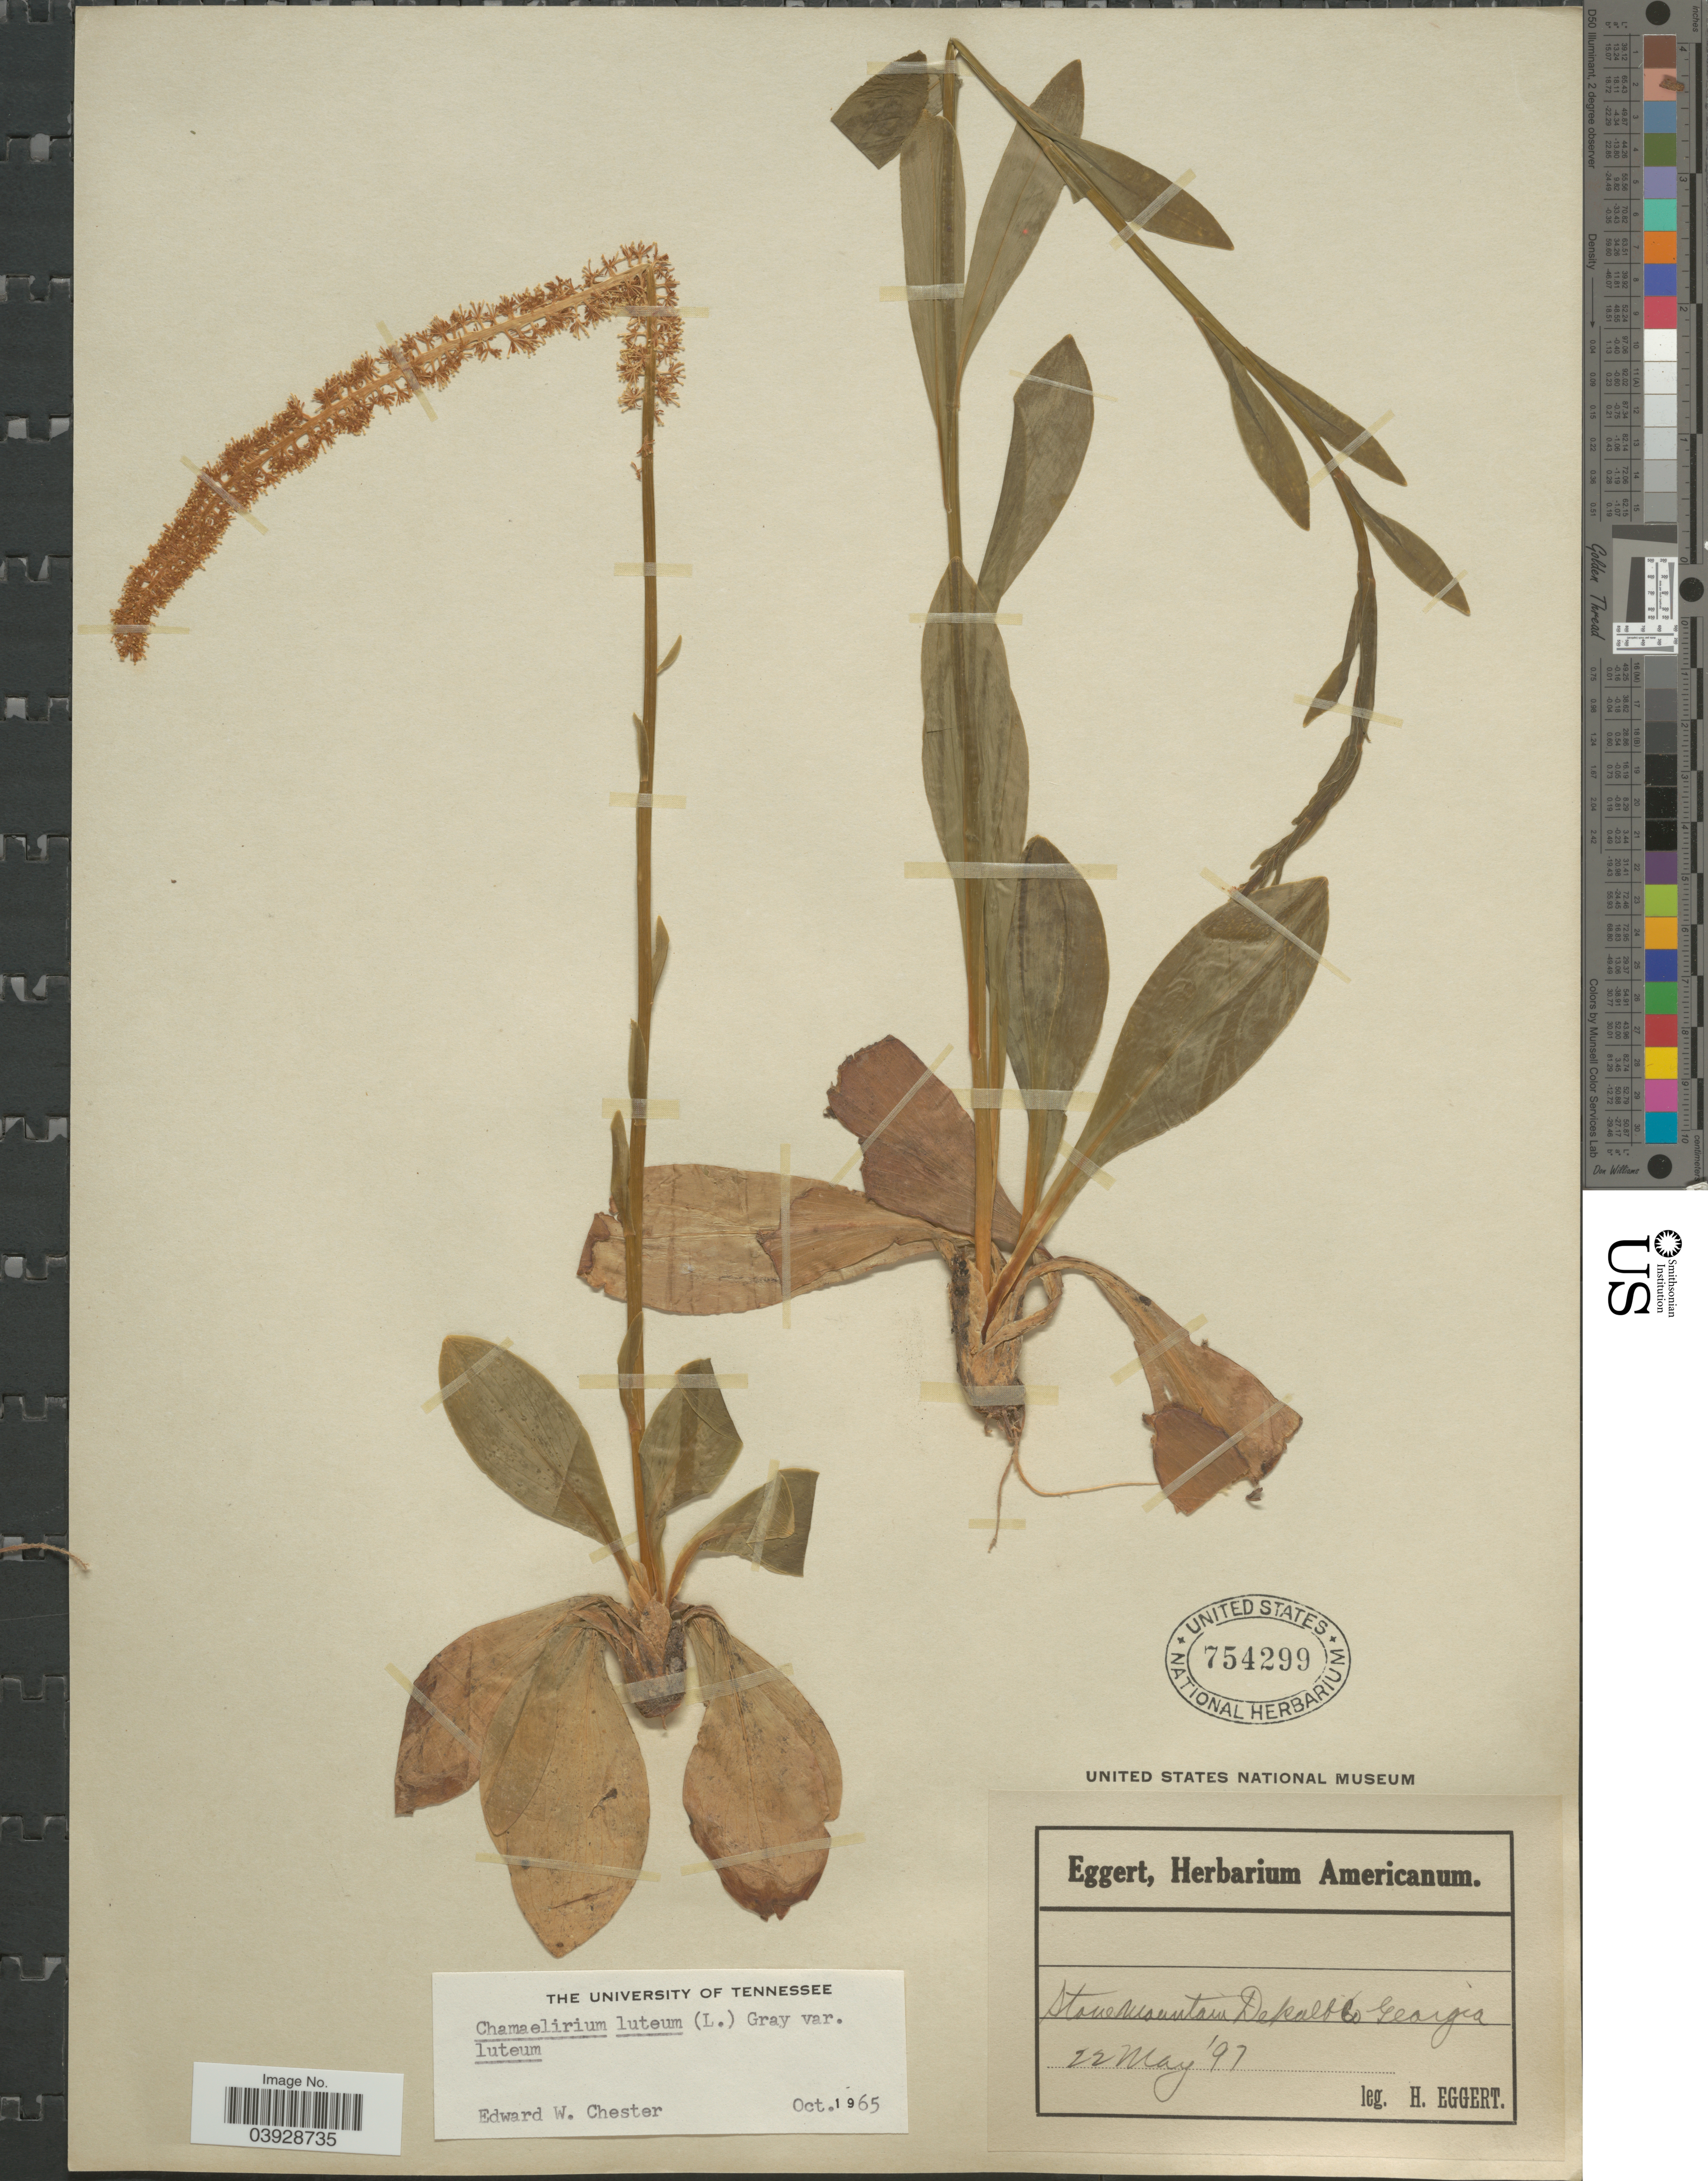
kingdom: Plantae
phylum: Tracheophyta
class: Liliopsida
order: Liliales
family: Melanthiaceae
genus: Chamaelirium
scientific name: Chamaelirium luteum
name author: (L.) A. Gray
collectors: H. Eggert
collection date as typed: Transcribed d/m/y: 22/5/97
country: United States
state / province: Georgia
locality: Stone Mountain. Dekalb Co.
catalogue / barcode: US 754299